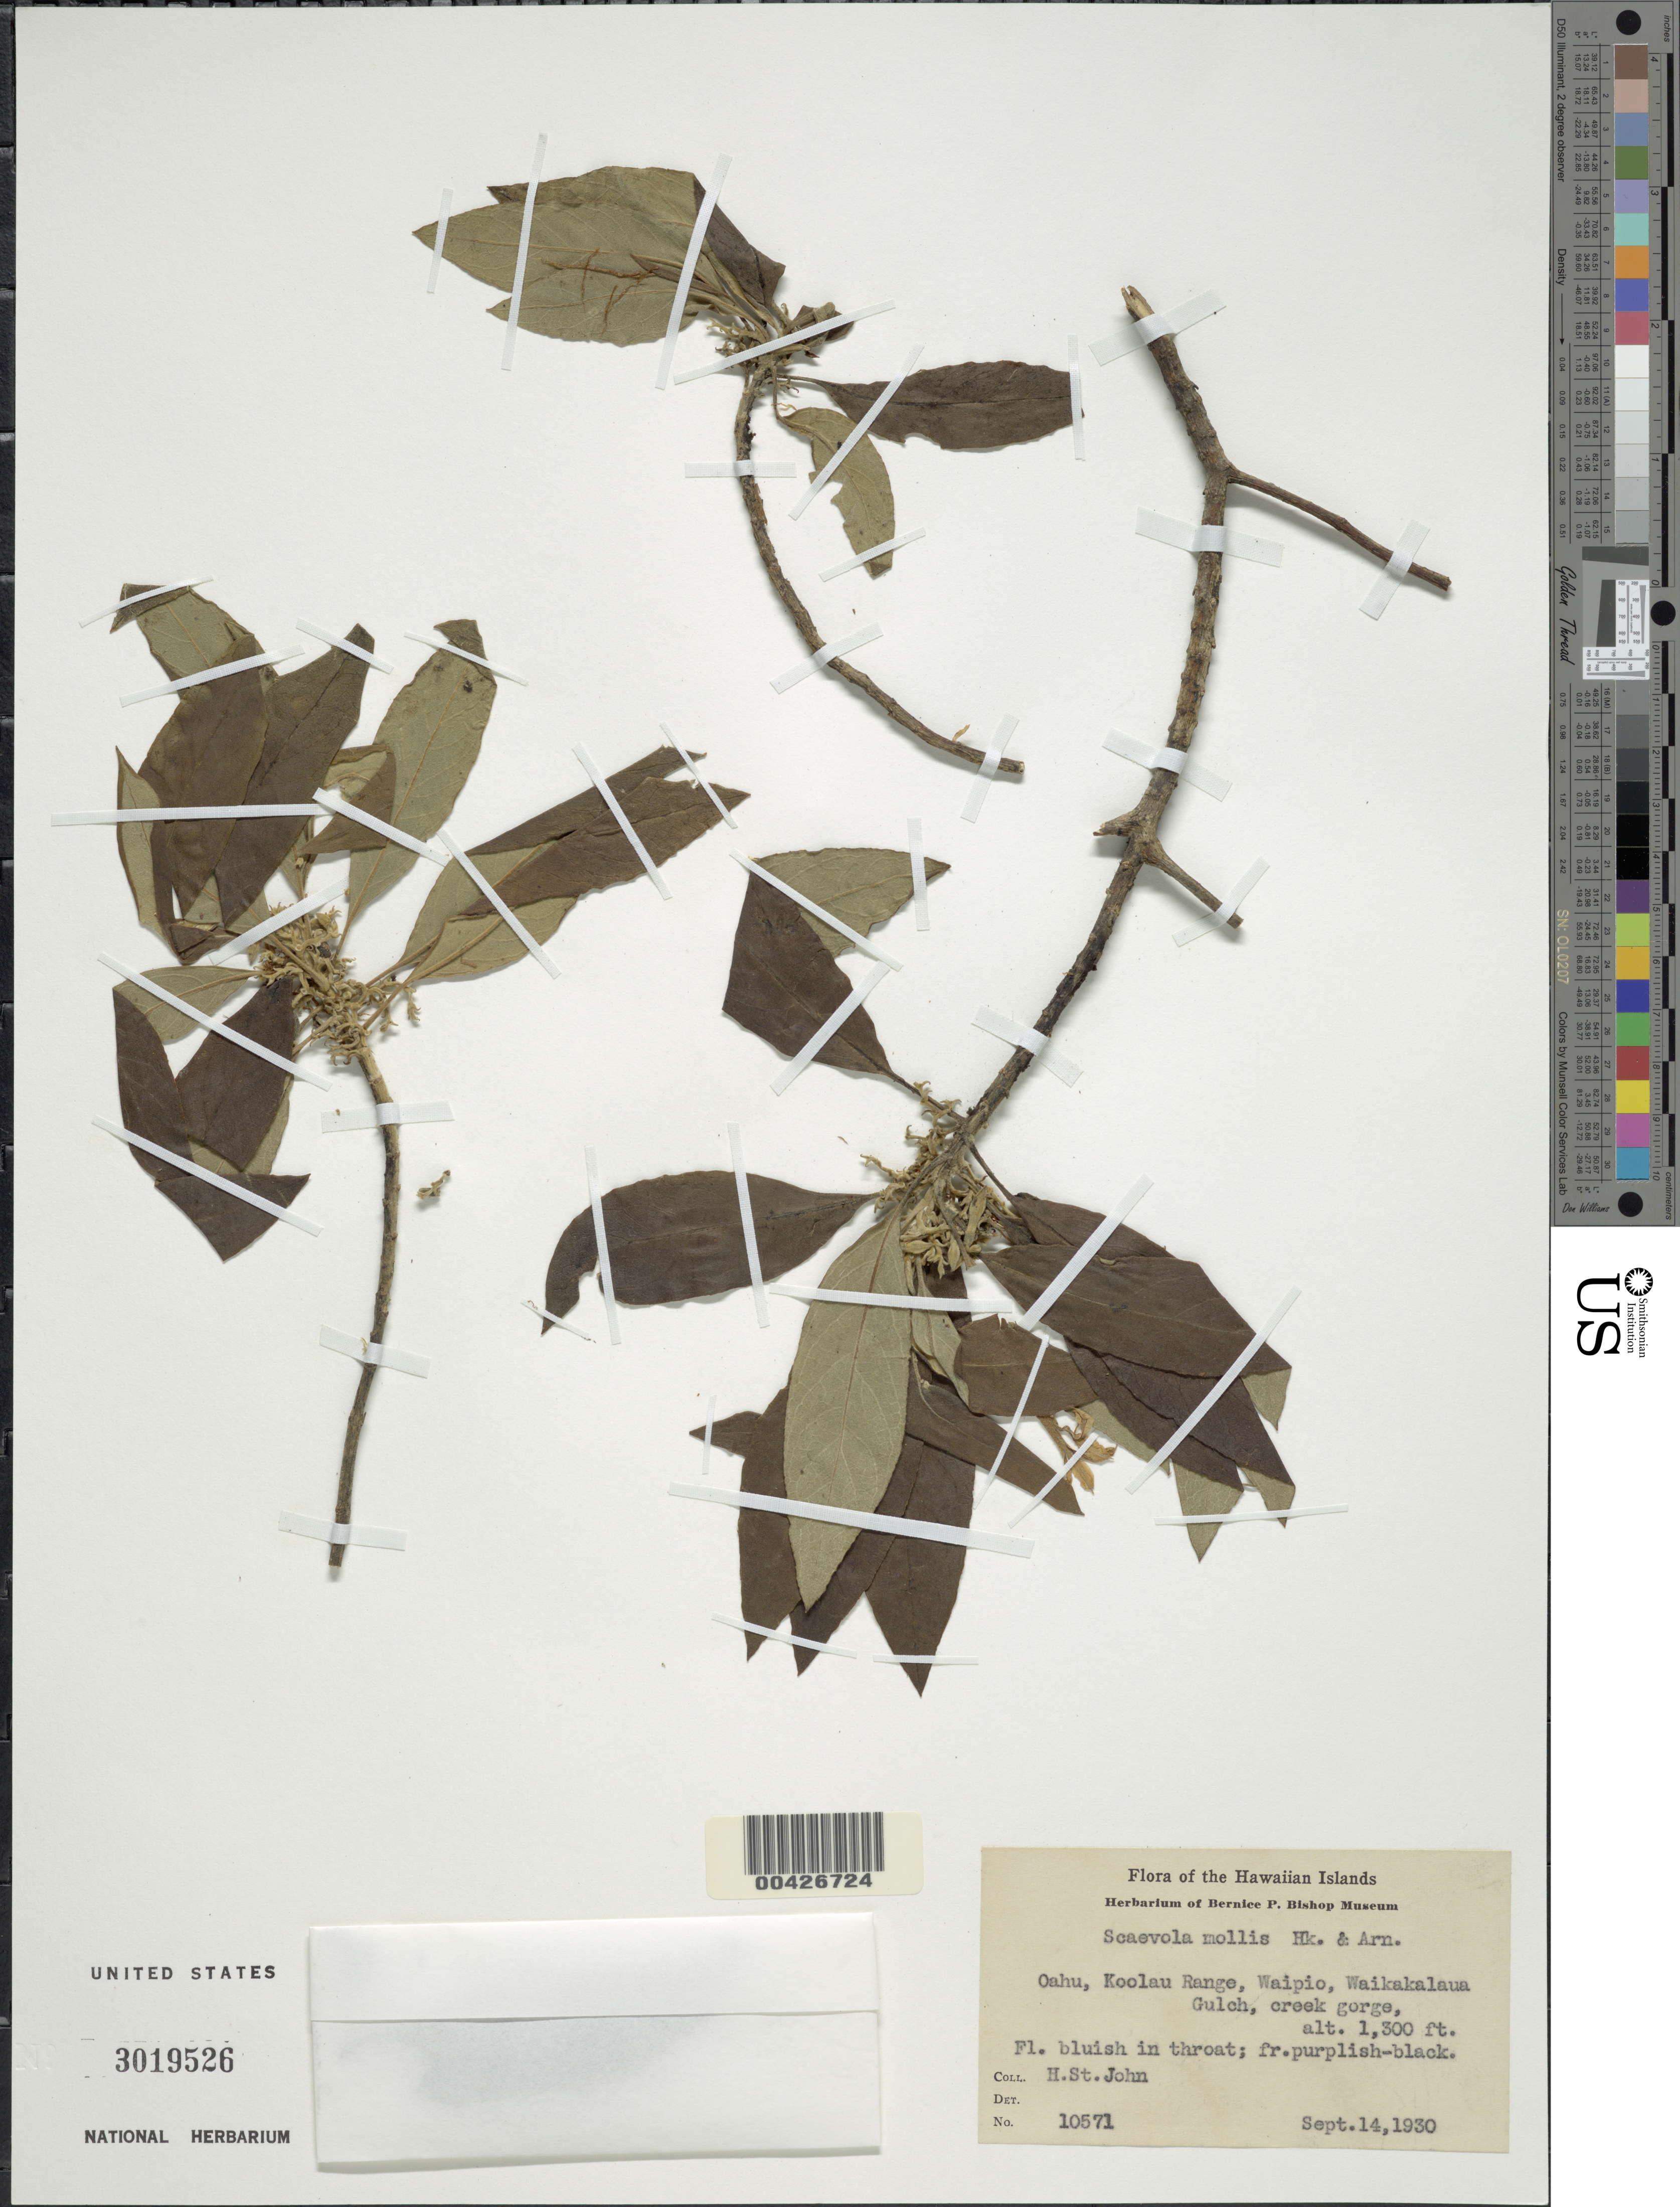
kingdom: Plantae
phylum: Tracheophyta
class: Magnoliopsida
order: Asterales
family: Goodeniaceae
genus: Scaevola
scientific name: Scaevola mollis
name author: Hook. & Arn.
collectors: H. St. John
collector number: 10571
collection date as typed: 14 Sep 1930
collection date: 1930-09-14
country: United States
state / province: Hawaii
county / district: Honolulu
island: Oahu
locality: Koolau Range, Waipio, Waikakalaua Gulch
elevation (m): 396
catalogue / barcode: US 3019526